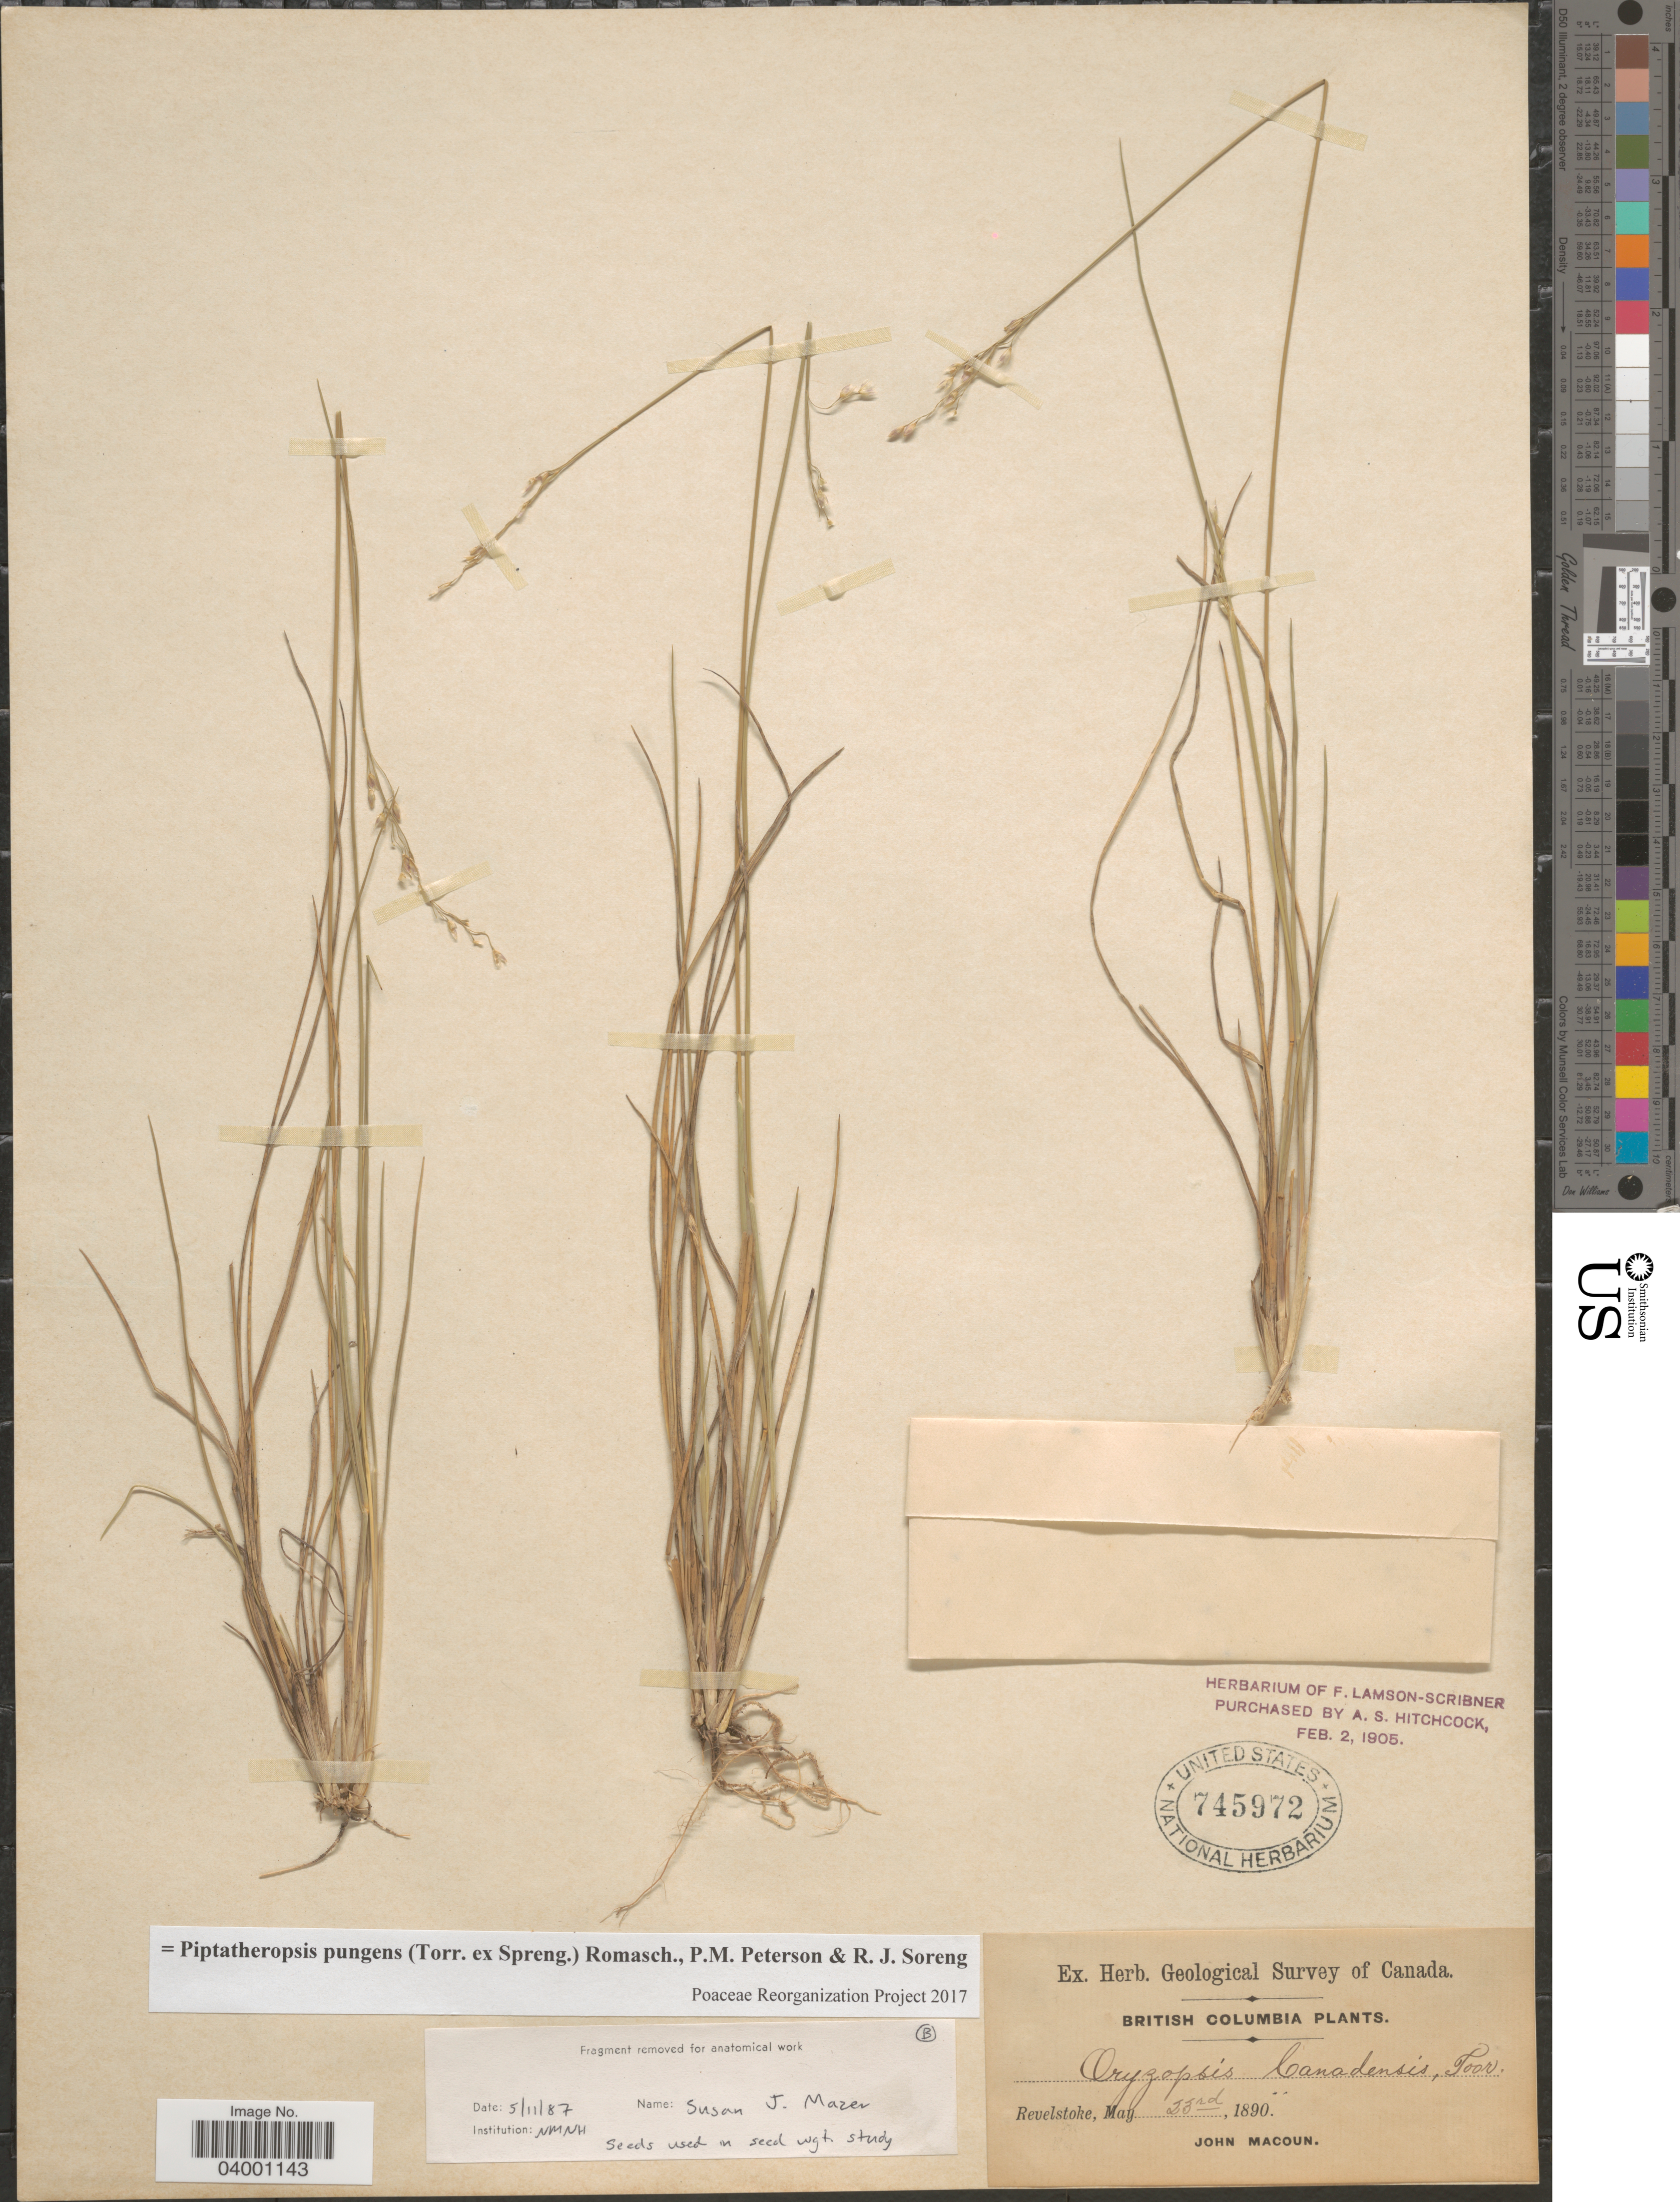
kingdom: Plantae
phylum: Tracheophyta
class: Liliopsida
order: Poales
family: Poaceae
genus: Piptatheropsis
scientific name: Piptatheropsis pungens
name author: (Torr. ex Spreng.) Romasch. et al.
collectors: J. Macoun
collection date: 1890-05-23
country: Canada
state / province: British Columbia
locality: Revelstoke.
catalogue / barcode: US 745972